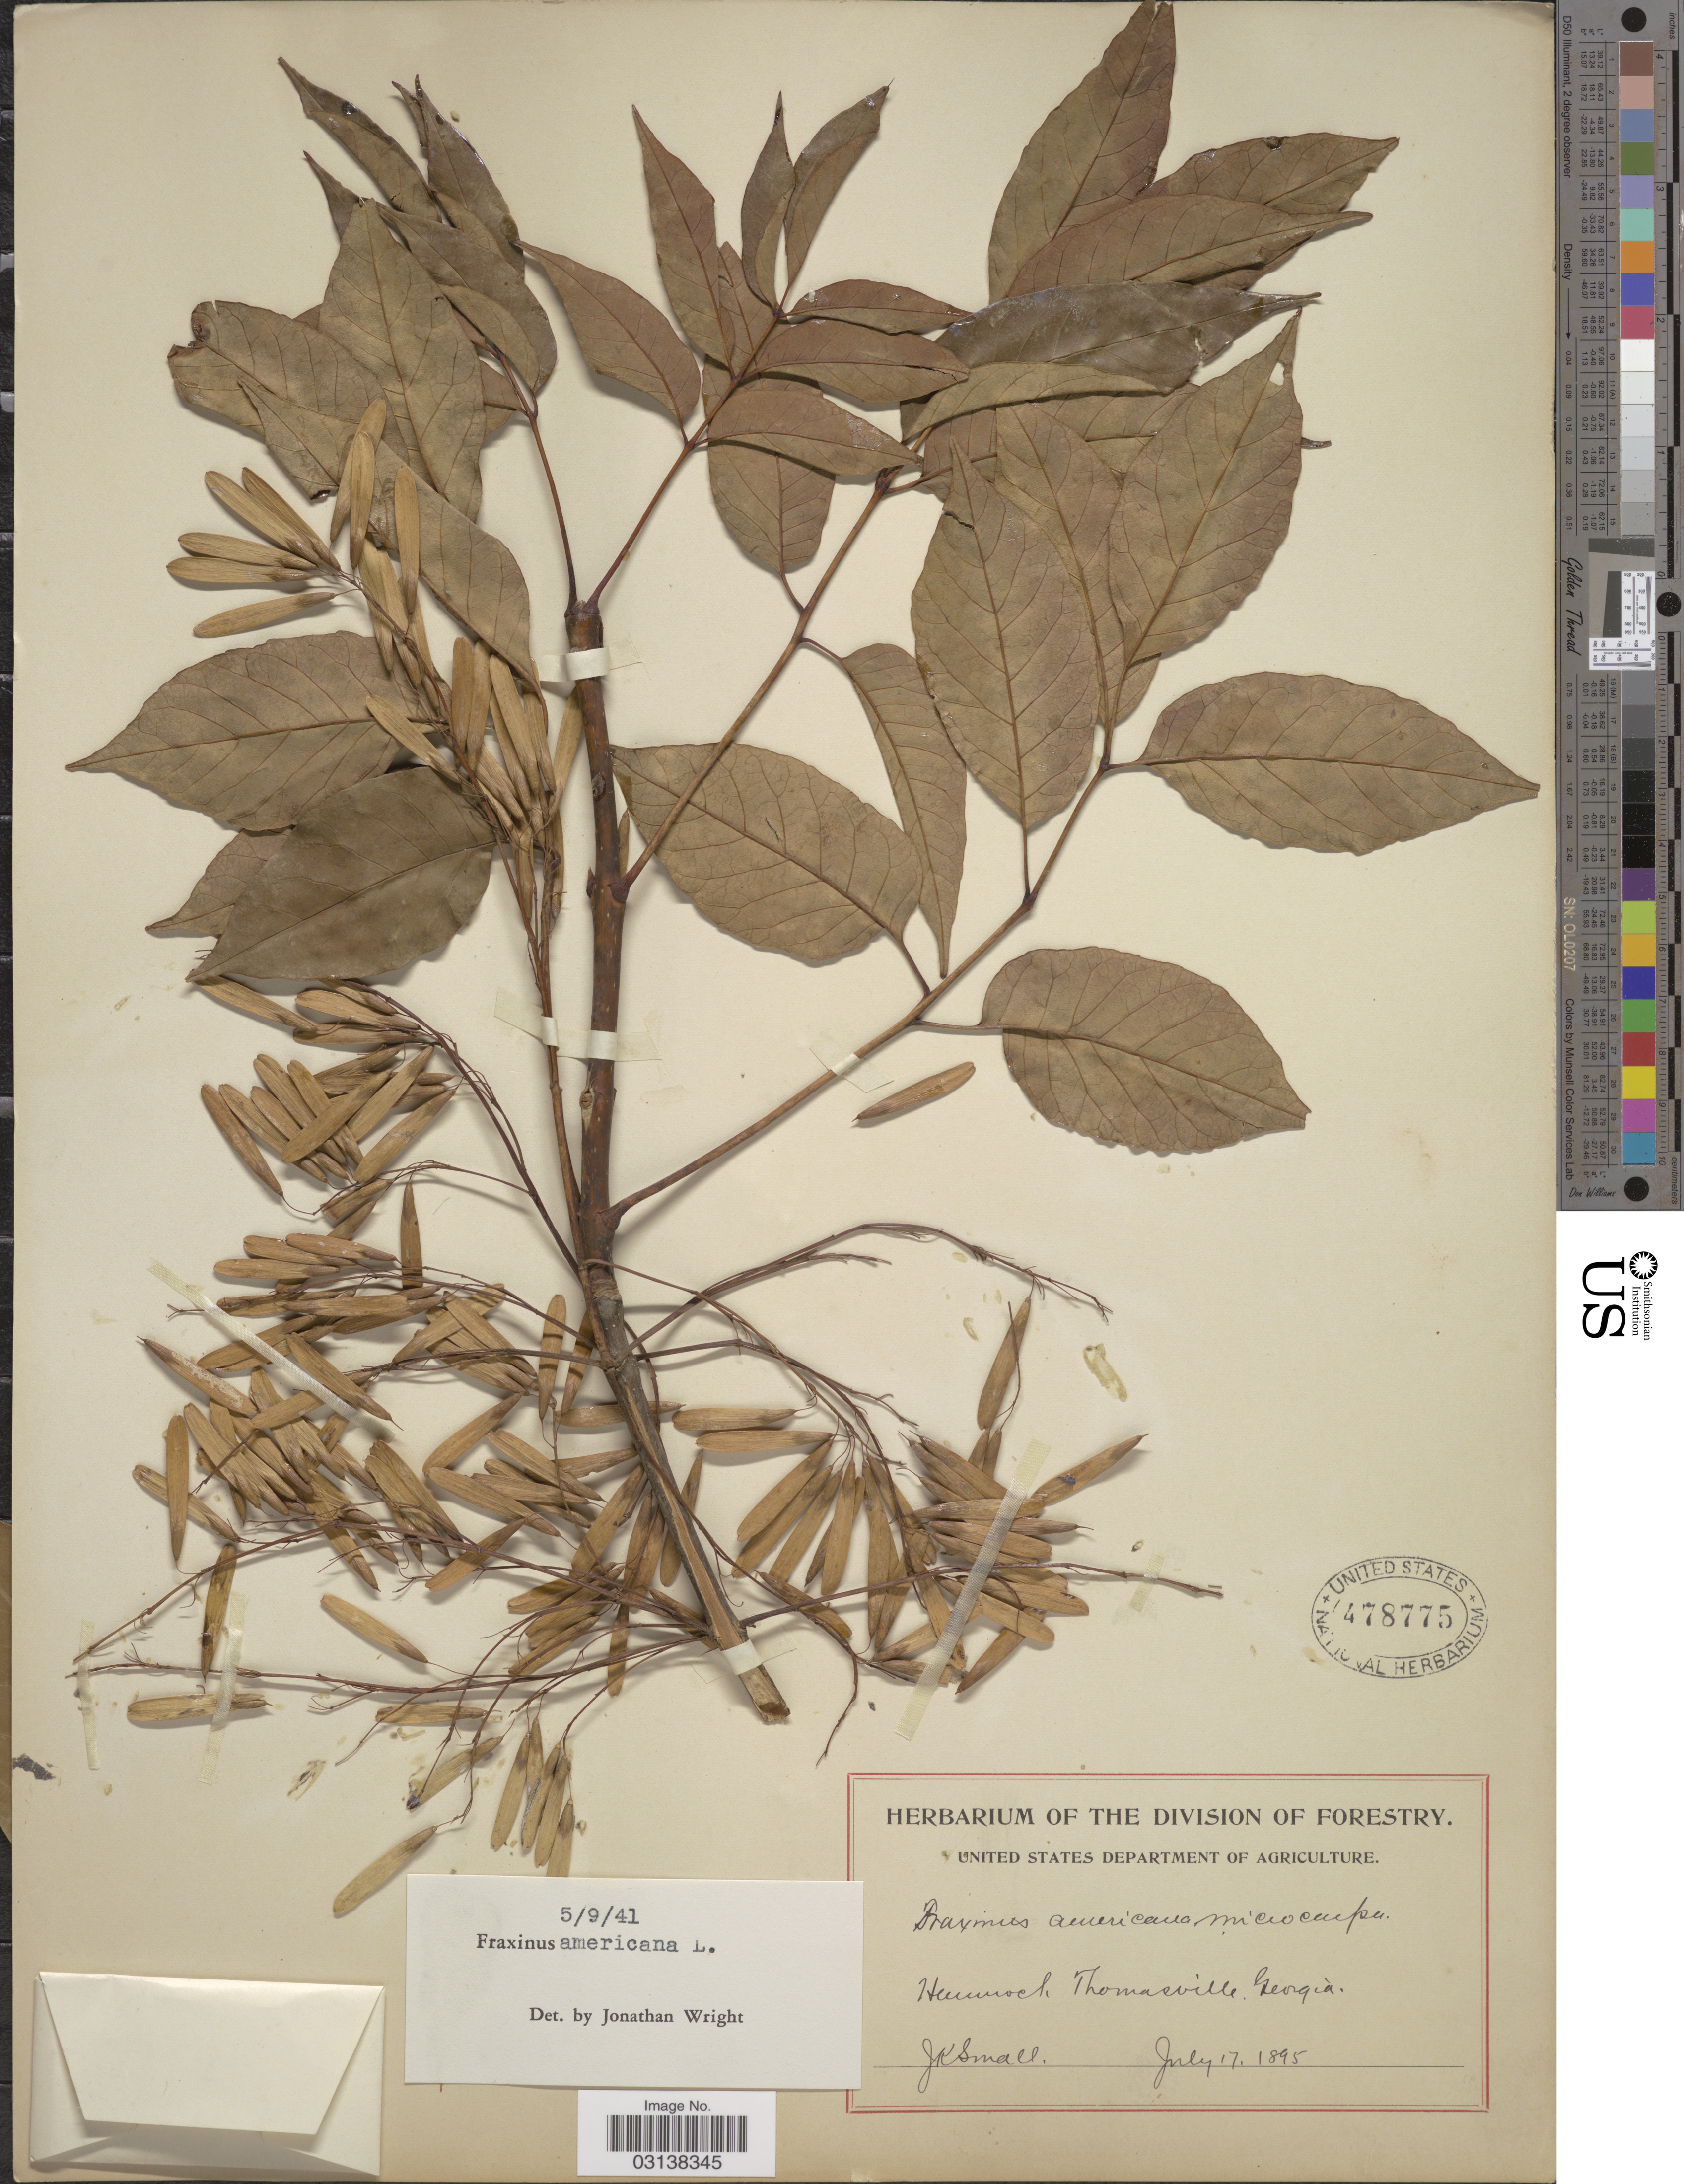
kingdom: Plantae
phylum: Tracheophyta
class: Magnoliopsida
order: Lamiales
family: Oleaceae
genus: Fraxinus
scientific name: Fraxinus americana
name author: L.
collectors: J. K. Small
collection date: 1895-07-17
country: United States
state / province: Georgia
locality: Hammock, Thomasville.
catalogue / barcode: US 478775